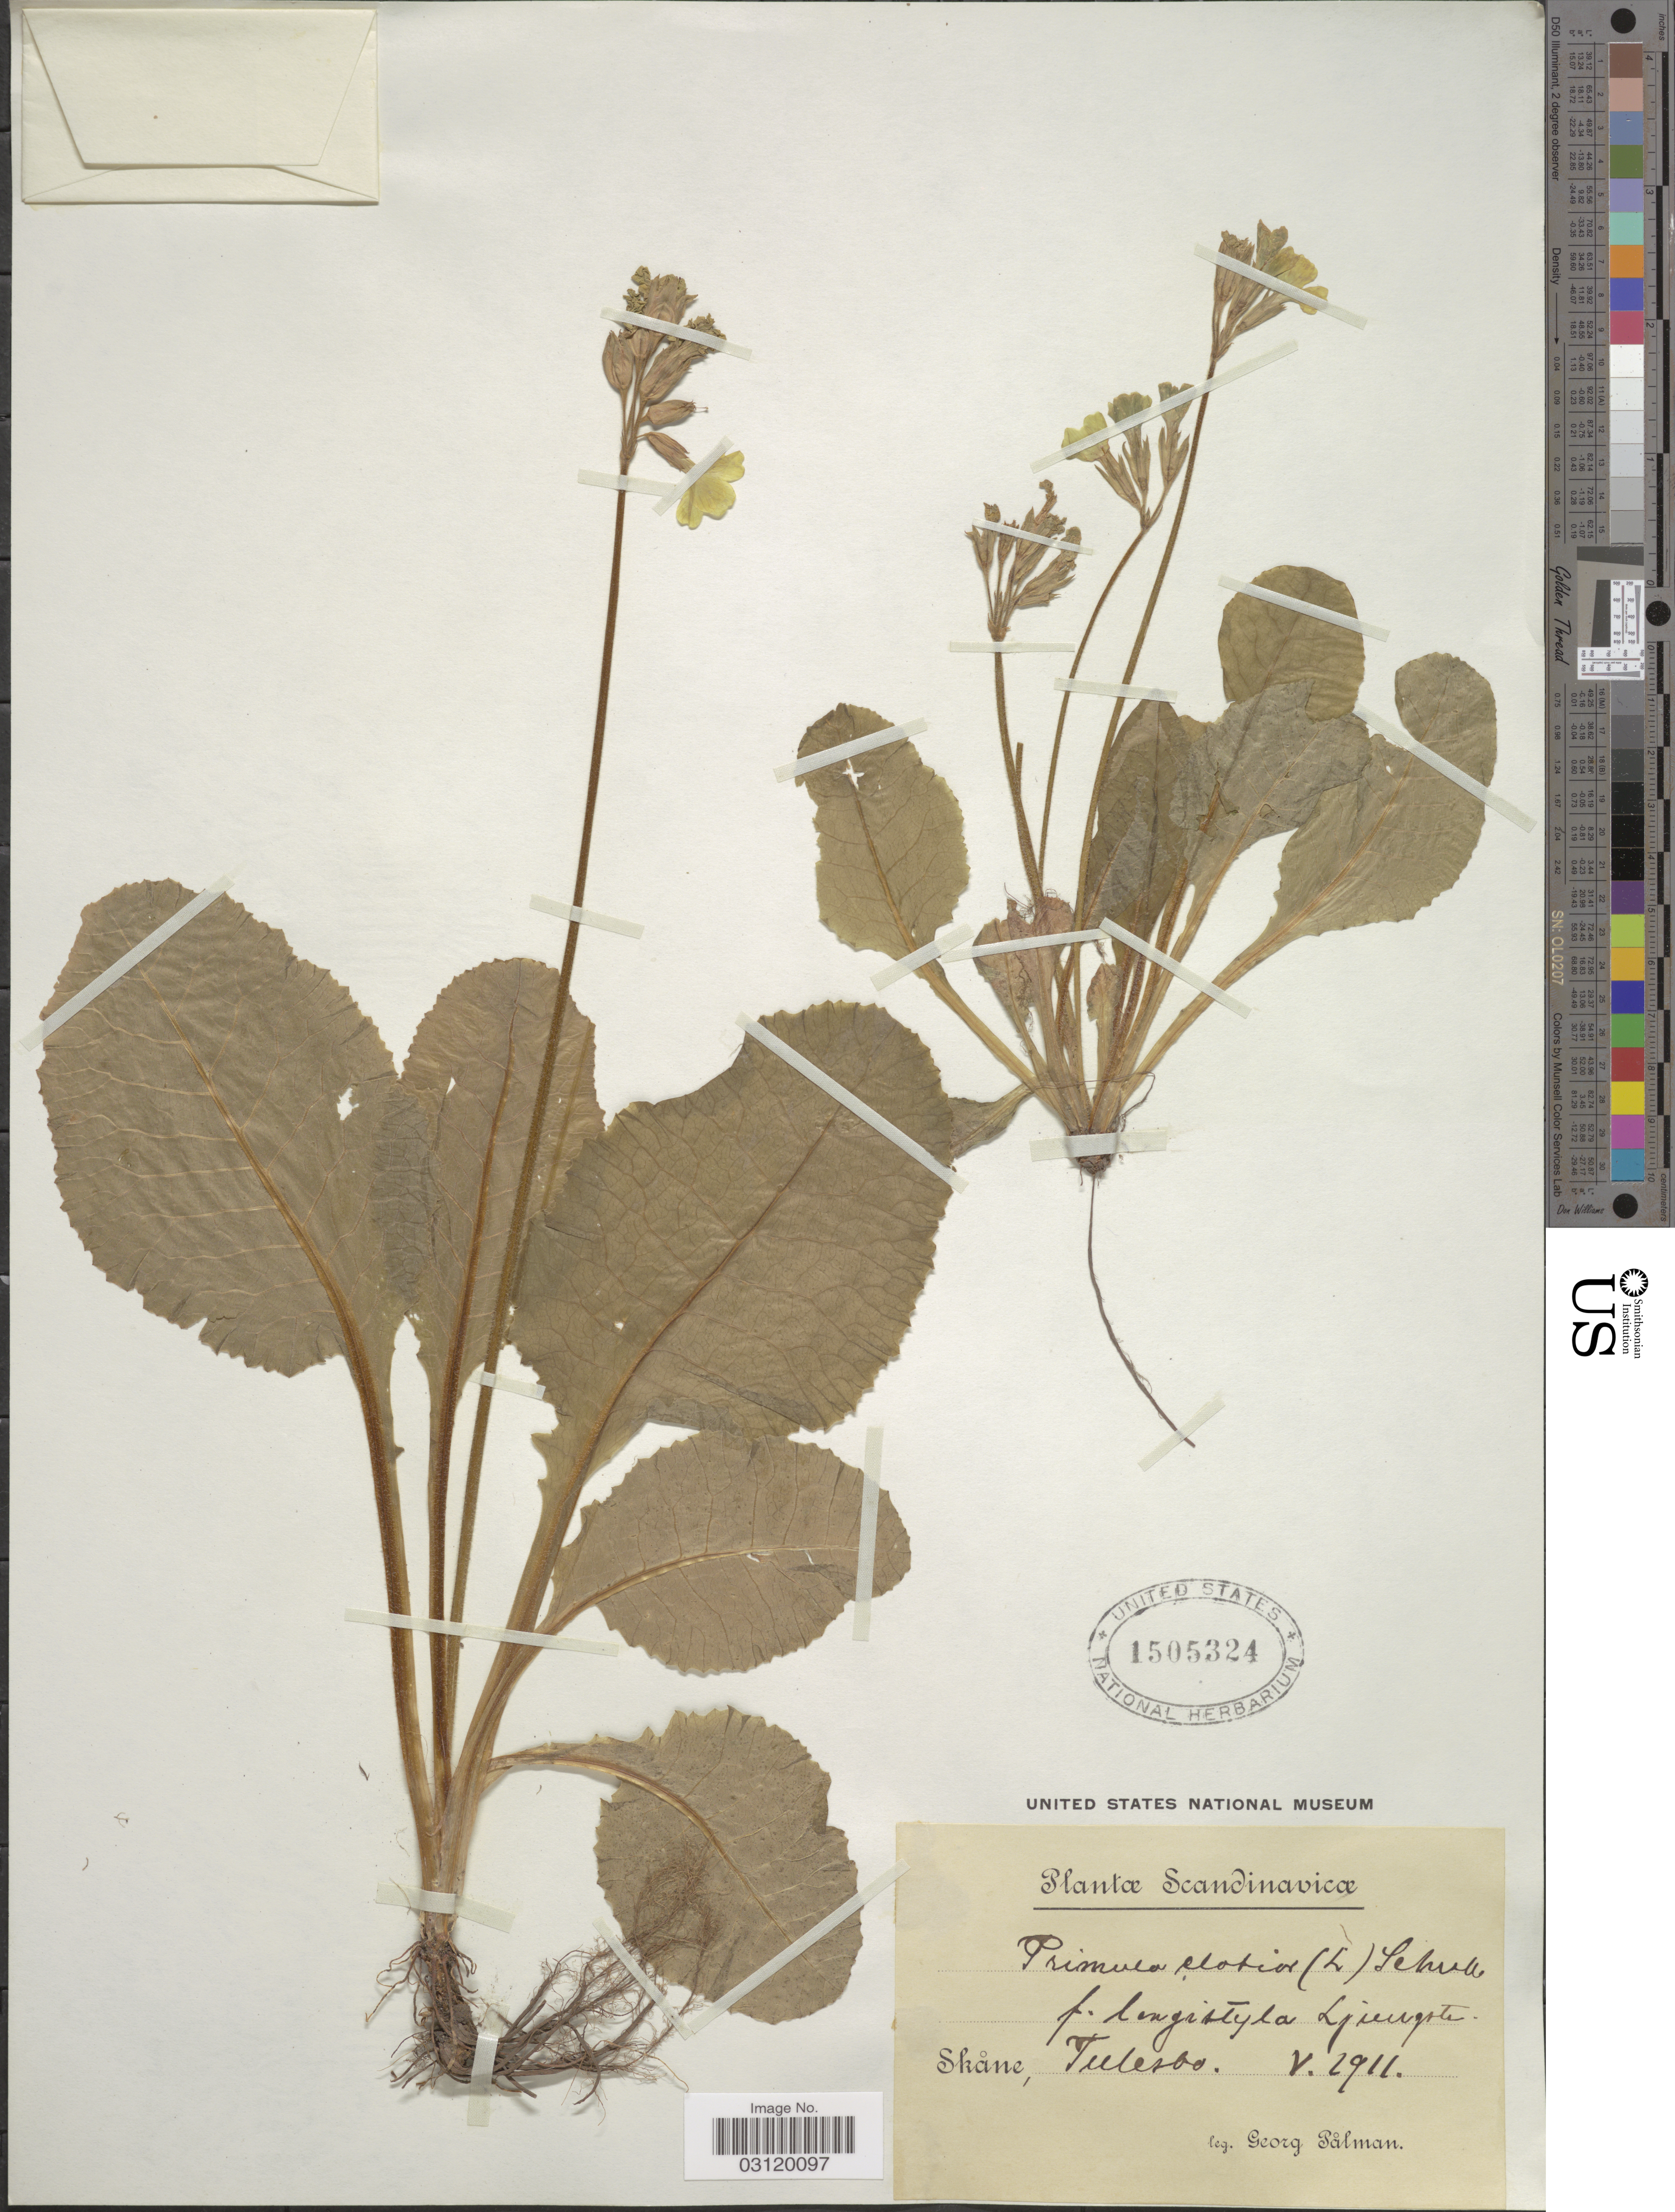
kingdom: Plantae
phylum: Tracheophyta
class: Magnoliopsida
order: Ericales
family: Primulaceae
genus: Primula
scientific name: Primula elatior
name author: (L.) Hill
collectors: G. Palman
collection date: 1911-05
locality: Scandinavica. Skane, Tulesbo.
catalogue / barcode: US 1505324